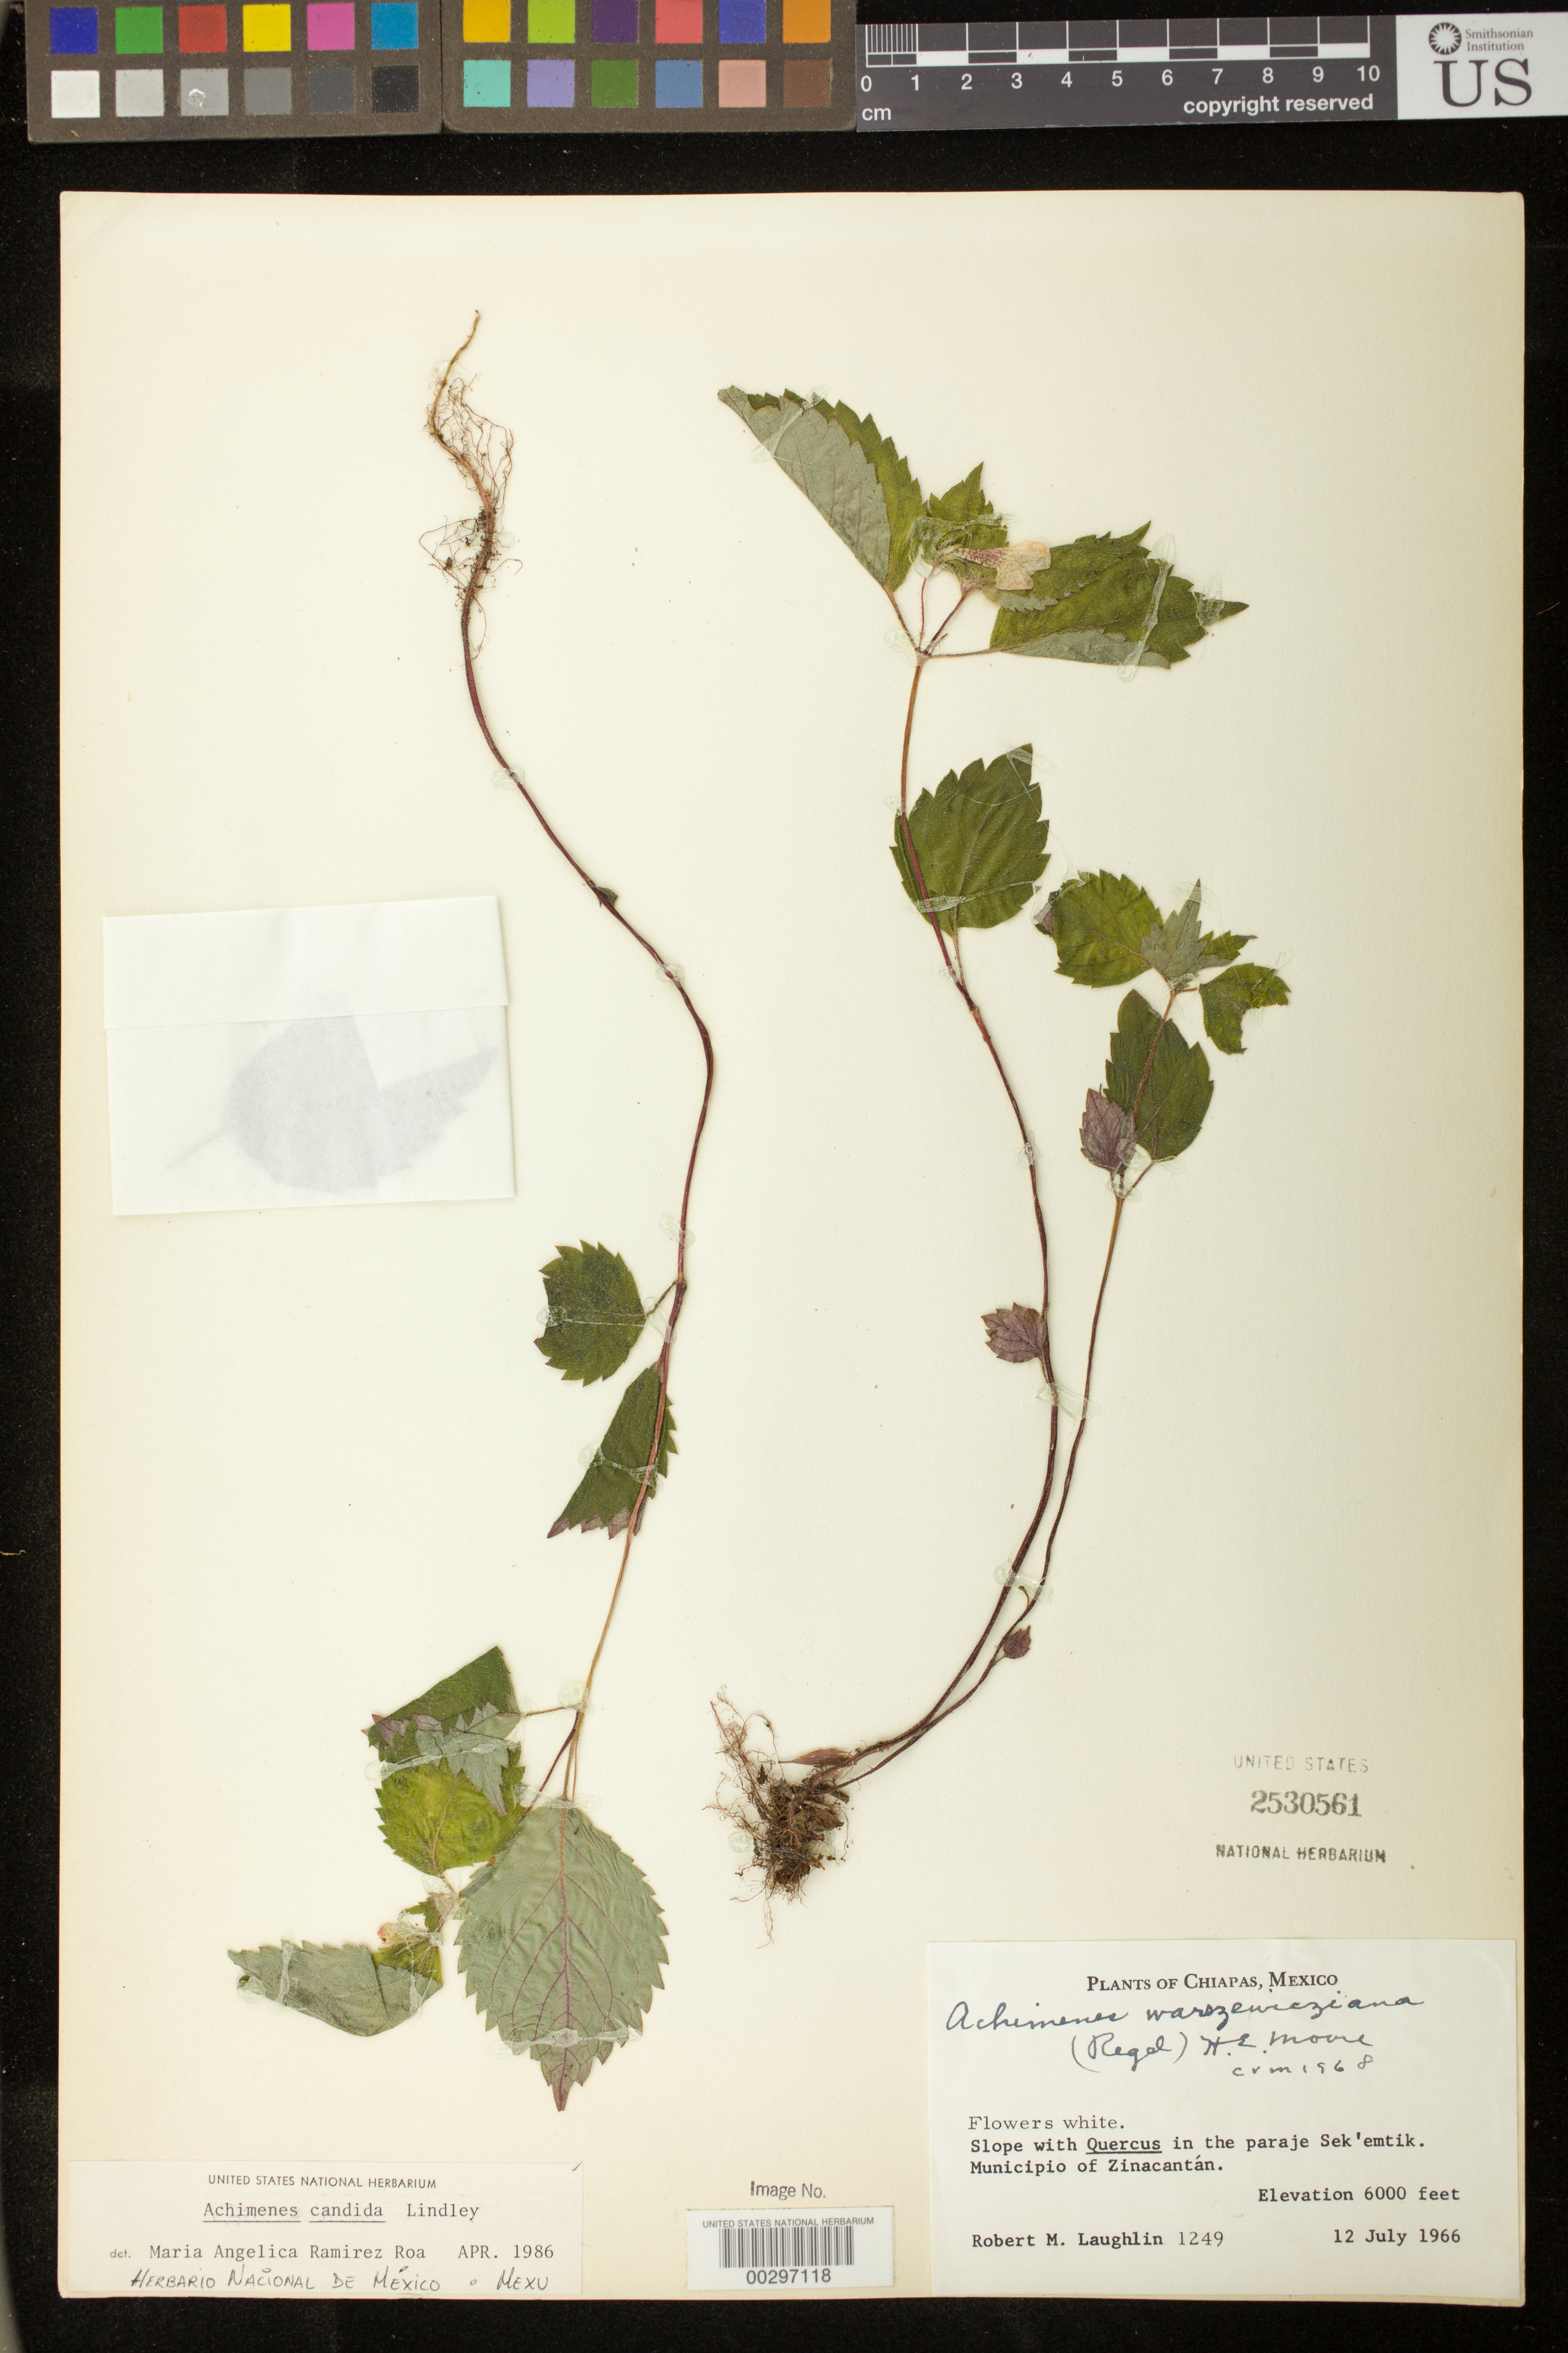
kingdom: Plantae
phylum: Tracheophyta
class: Magnoliopsida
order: Lamiales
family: Gesneriaceae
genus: Achimenes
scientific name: Achimenes candida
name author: Lindl.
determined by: Skog, Laurence E.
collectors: R. M. Laughlin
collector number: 1249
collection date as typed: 12 Jul 1966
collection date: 1966-07-12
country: Mexico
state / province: Chiapas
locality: Mpio. Zinacantán, in the paraje Sek'emtik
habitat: Slope with Quercus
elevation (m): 1829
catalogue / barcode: US 2530561